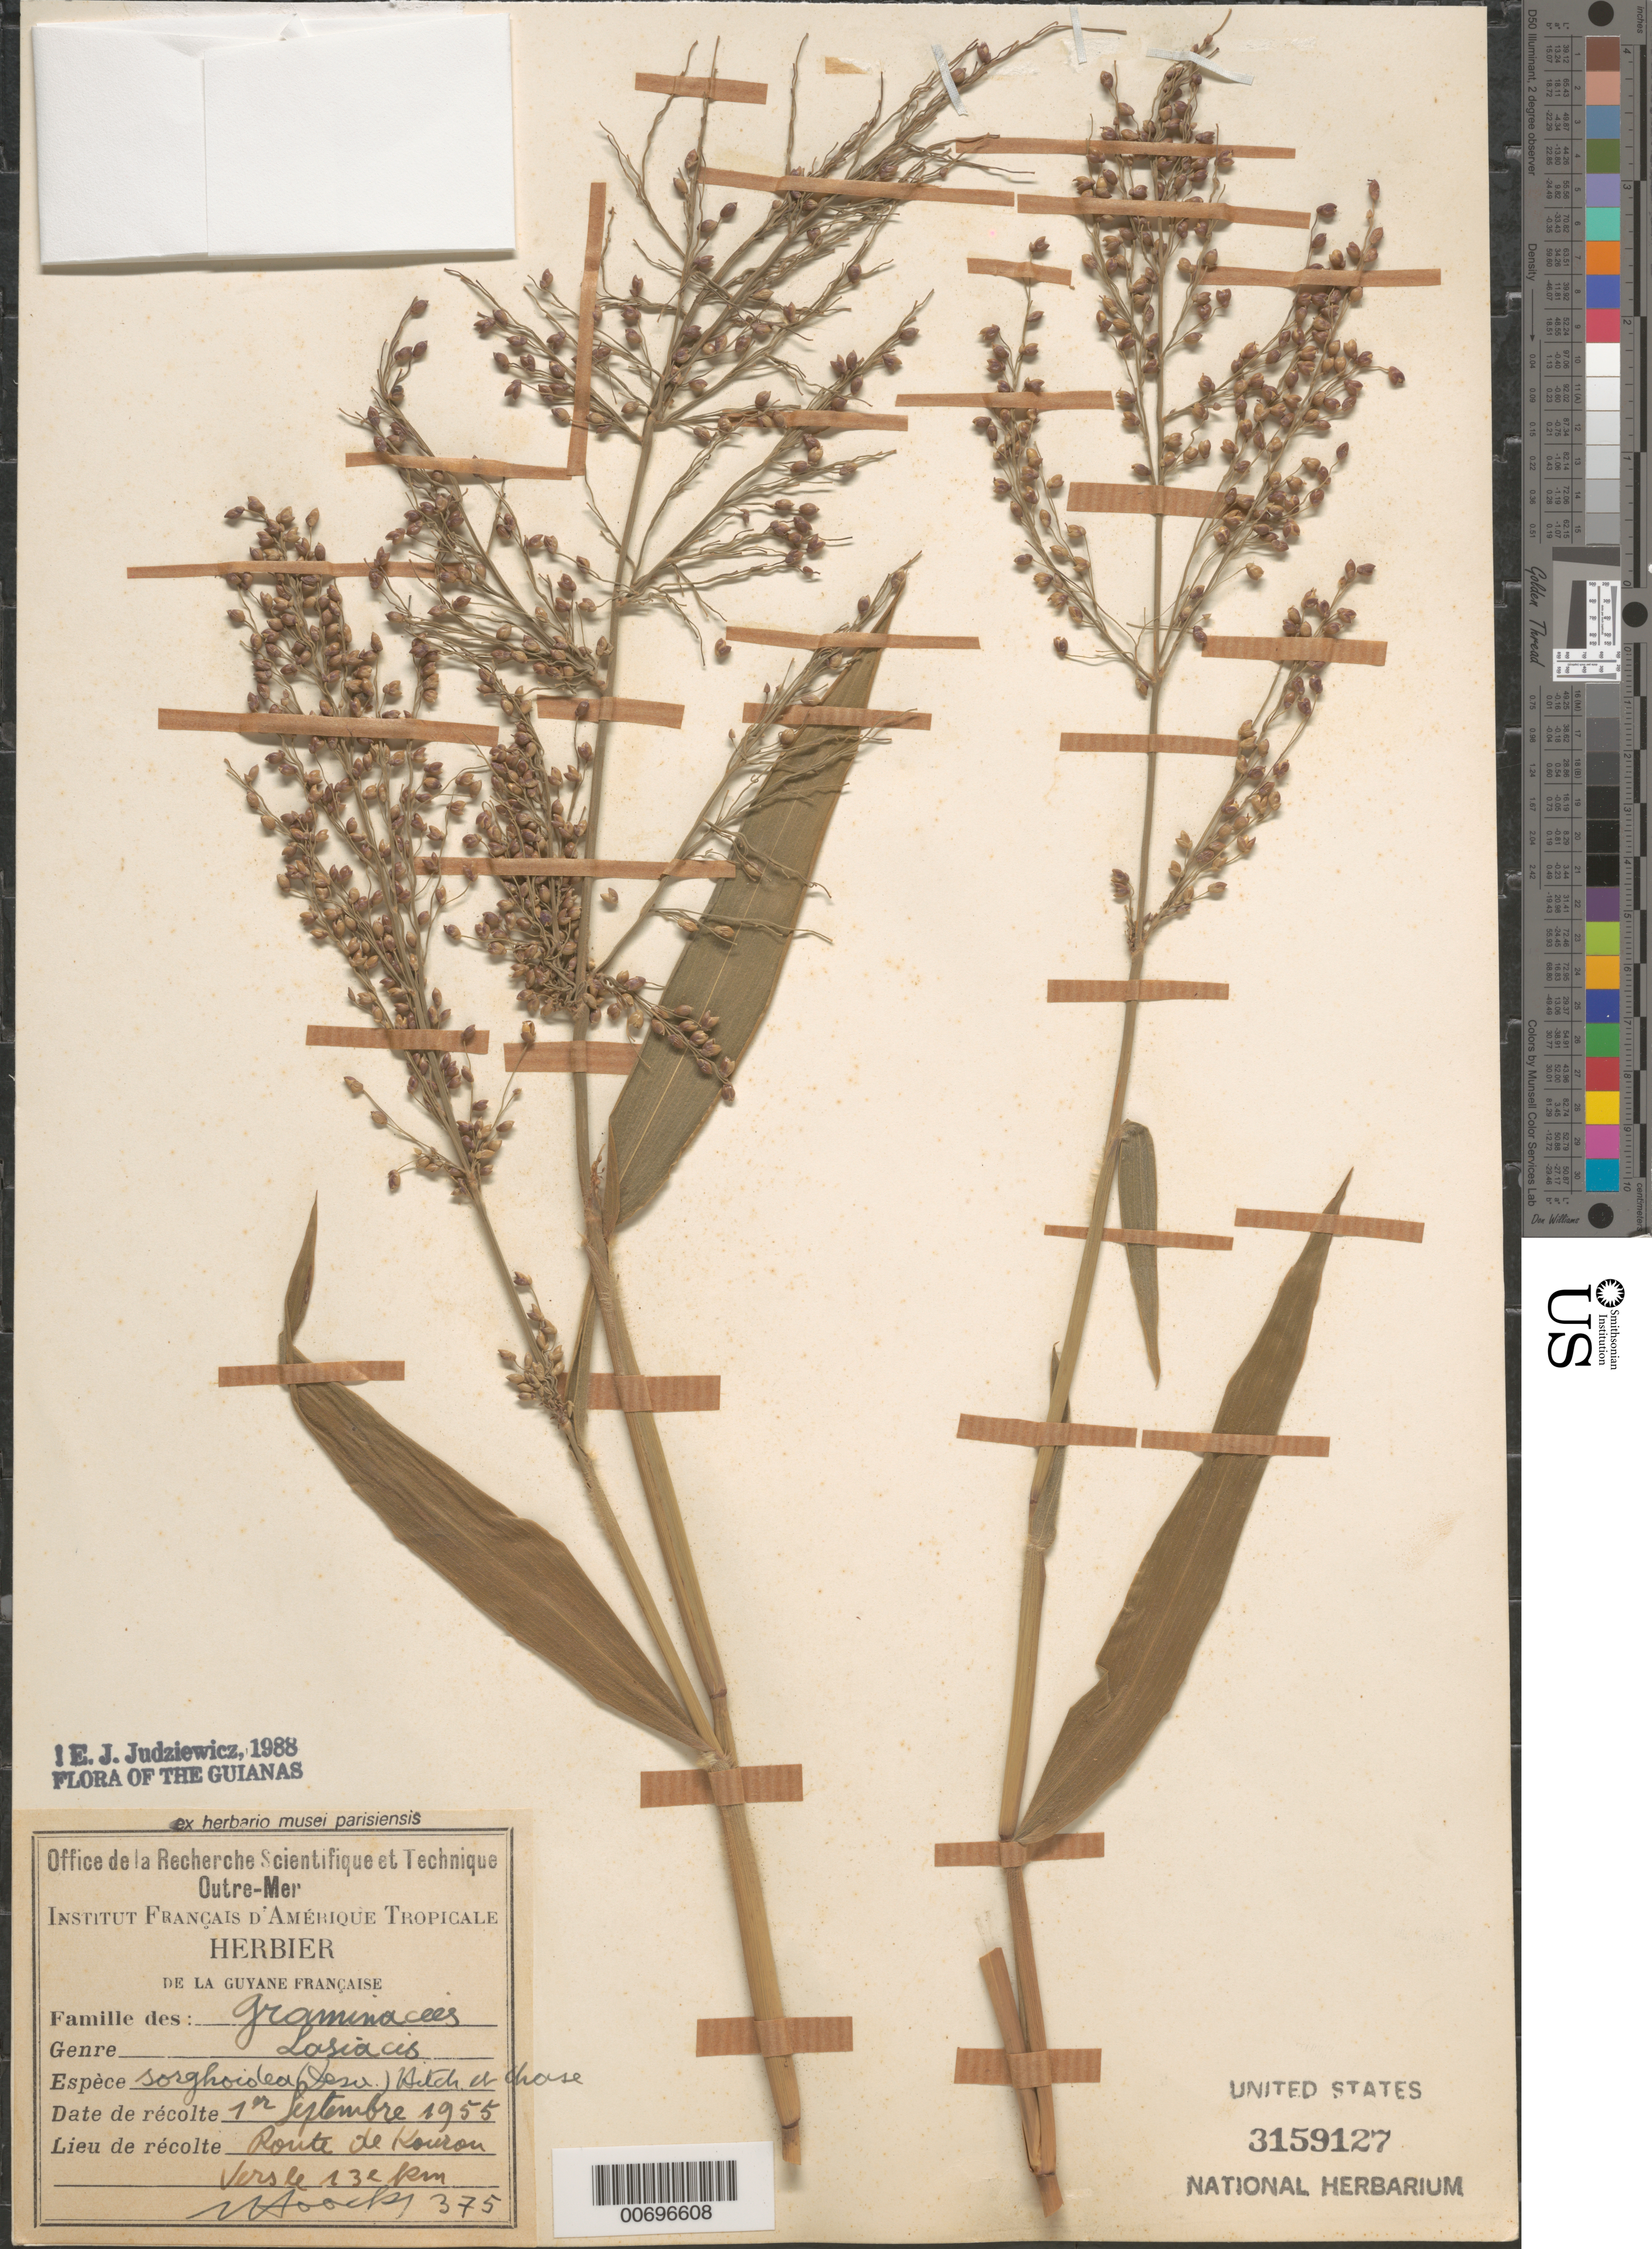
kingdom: Plantae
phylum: Tracheophyta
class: Liliopsida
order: Poales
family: Poaceae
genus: Lasiacis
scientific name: Lasiacis sorghoidea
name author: (Desv. ex Ham.) Hitchc. & Chase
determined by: Judziewicz, E. J.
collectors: J. Hoock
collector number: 375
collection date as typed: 1-Sep-55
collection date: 1955-09-01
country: French Guiana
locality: Route de Kourou, vers le km 13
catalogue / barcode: US 3159127